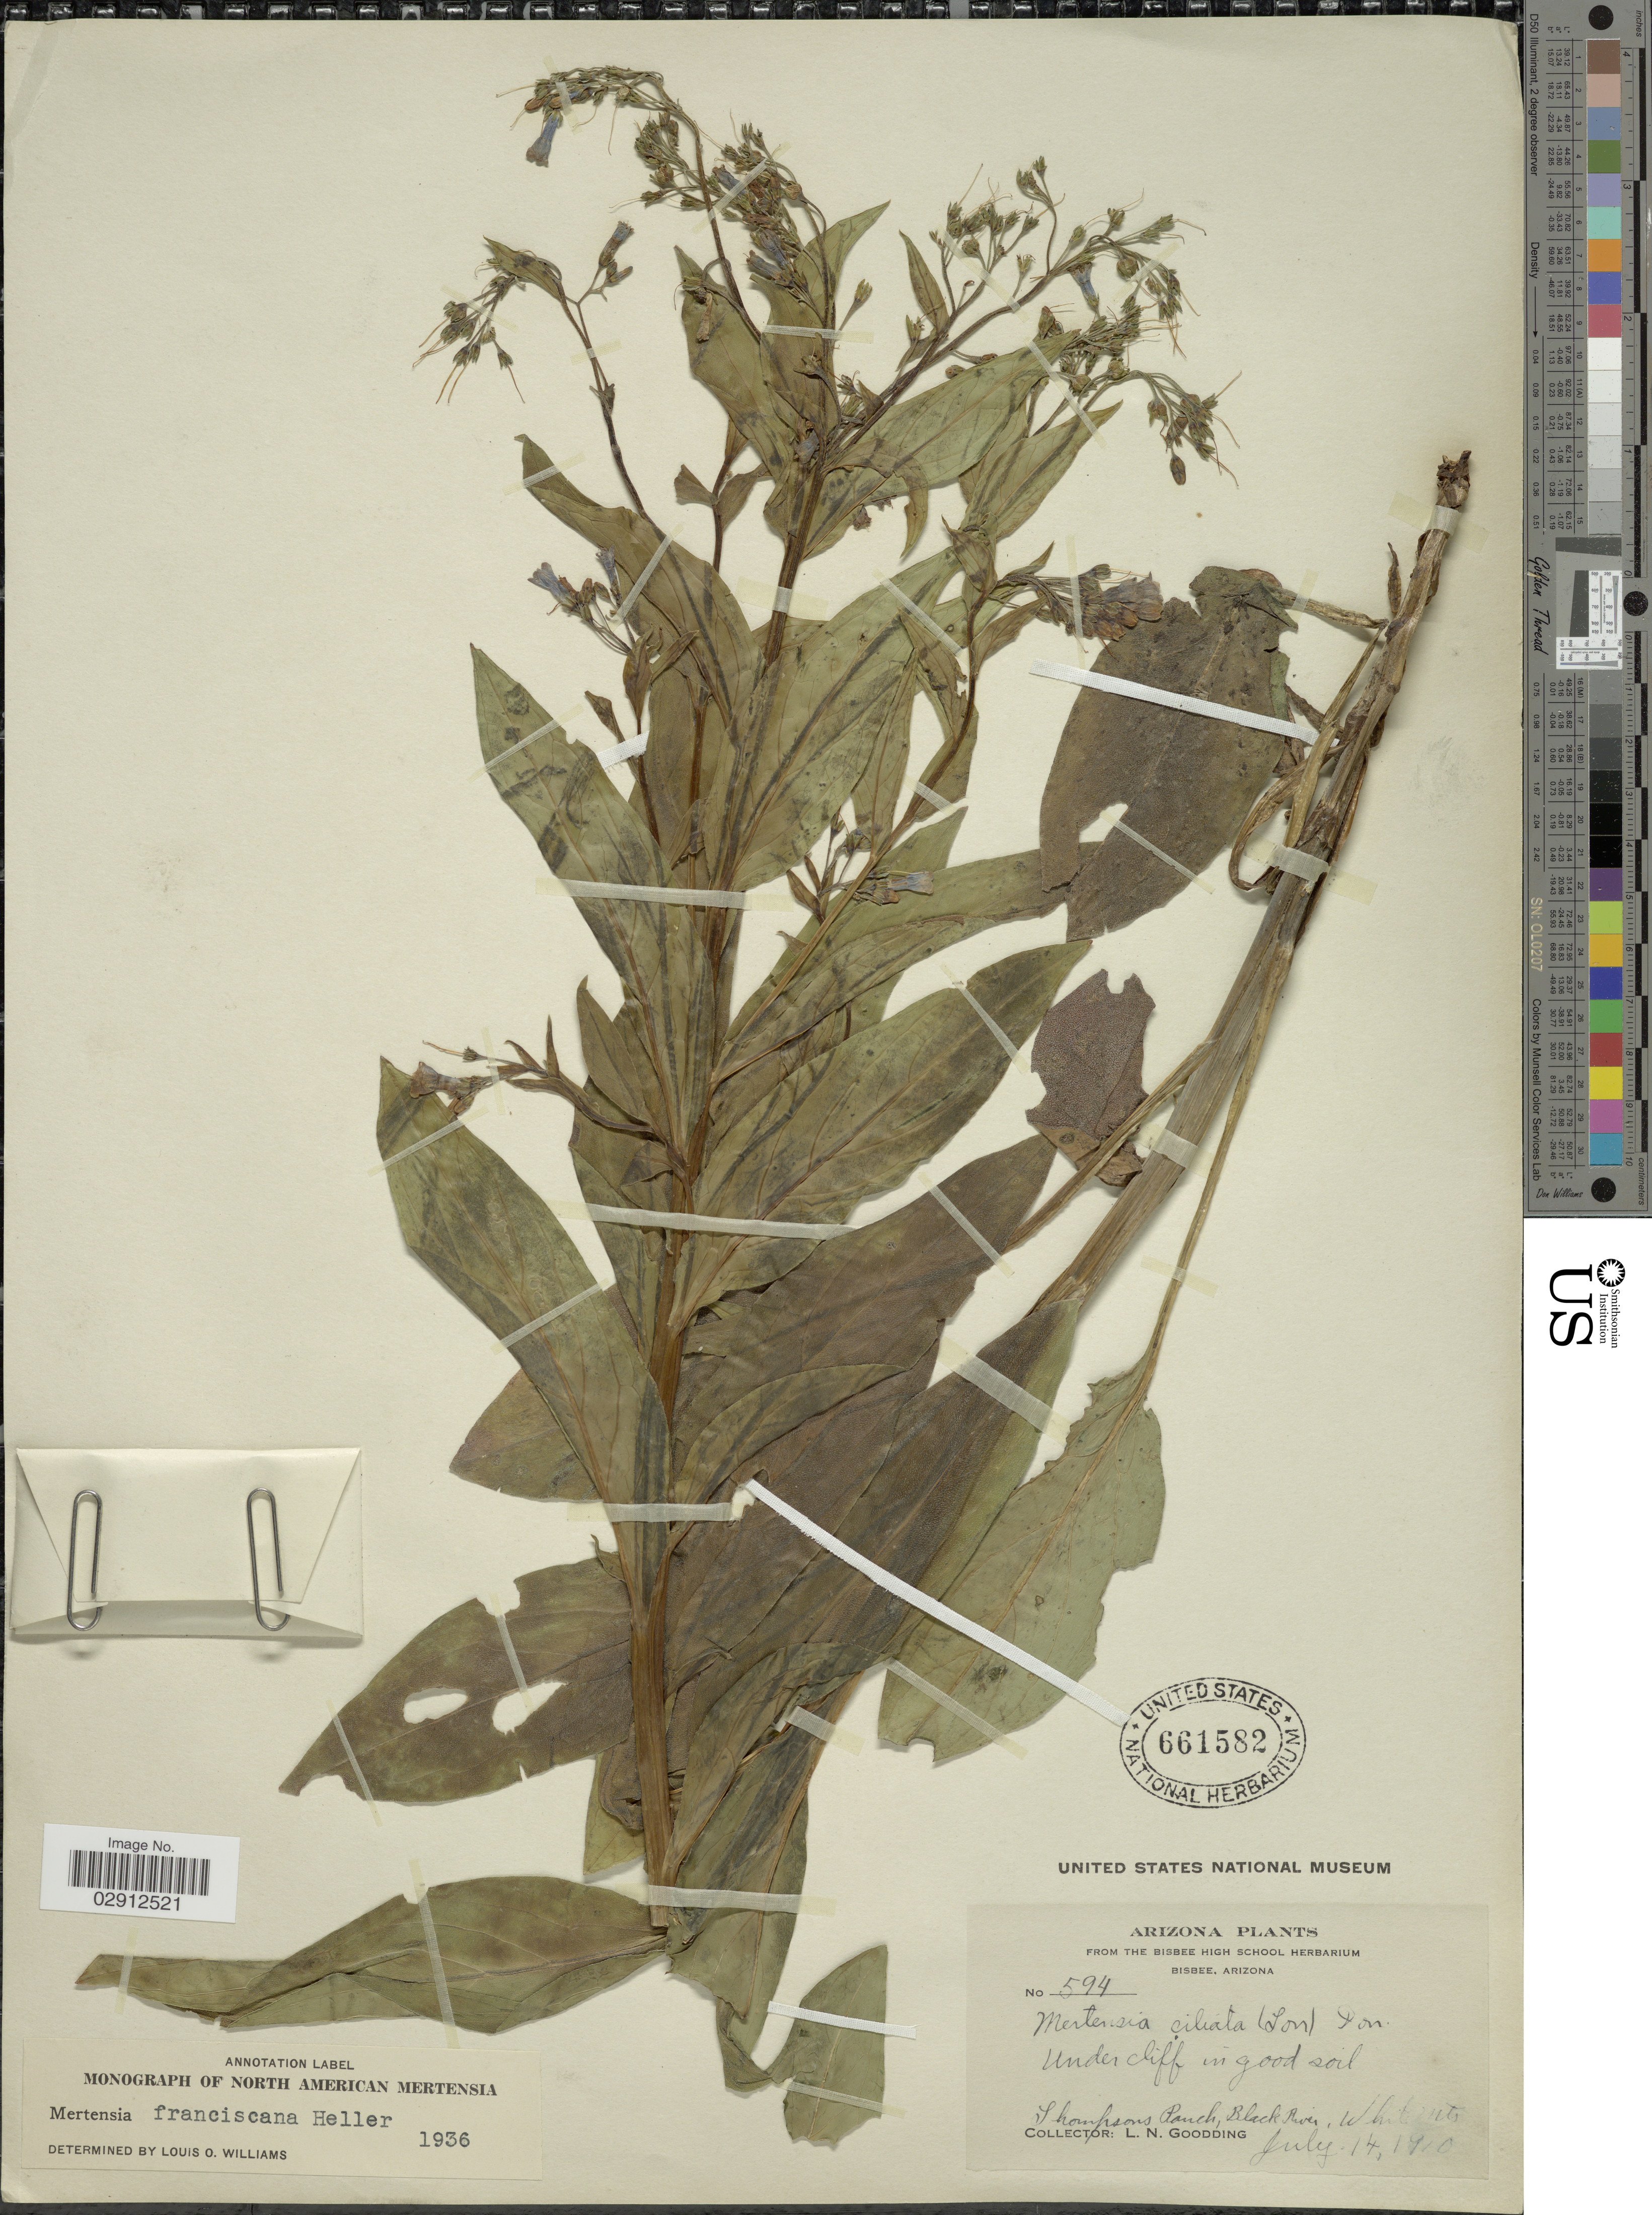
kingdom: Plantae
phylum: Tracheophyta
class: Magnoliopsida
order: Boraginales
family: Boraginaceae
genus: Mertensia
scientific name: Mertensia franciscana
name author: A. Heller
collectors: L. N. Goodding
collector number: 594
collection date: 1910-07-14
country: United States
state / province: Arizona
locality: Thompsons Ranch, Black River, White Mts.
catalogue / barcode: US 661582